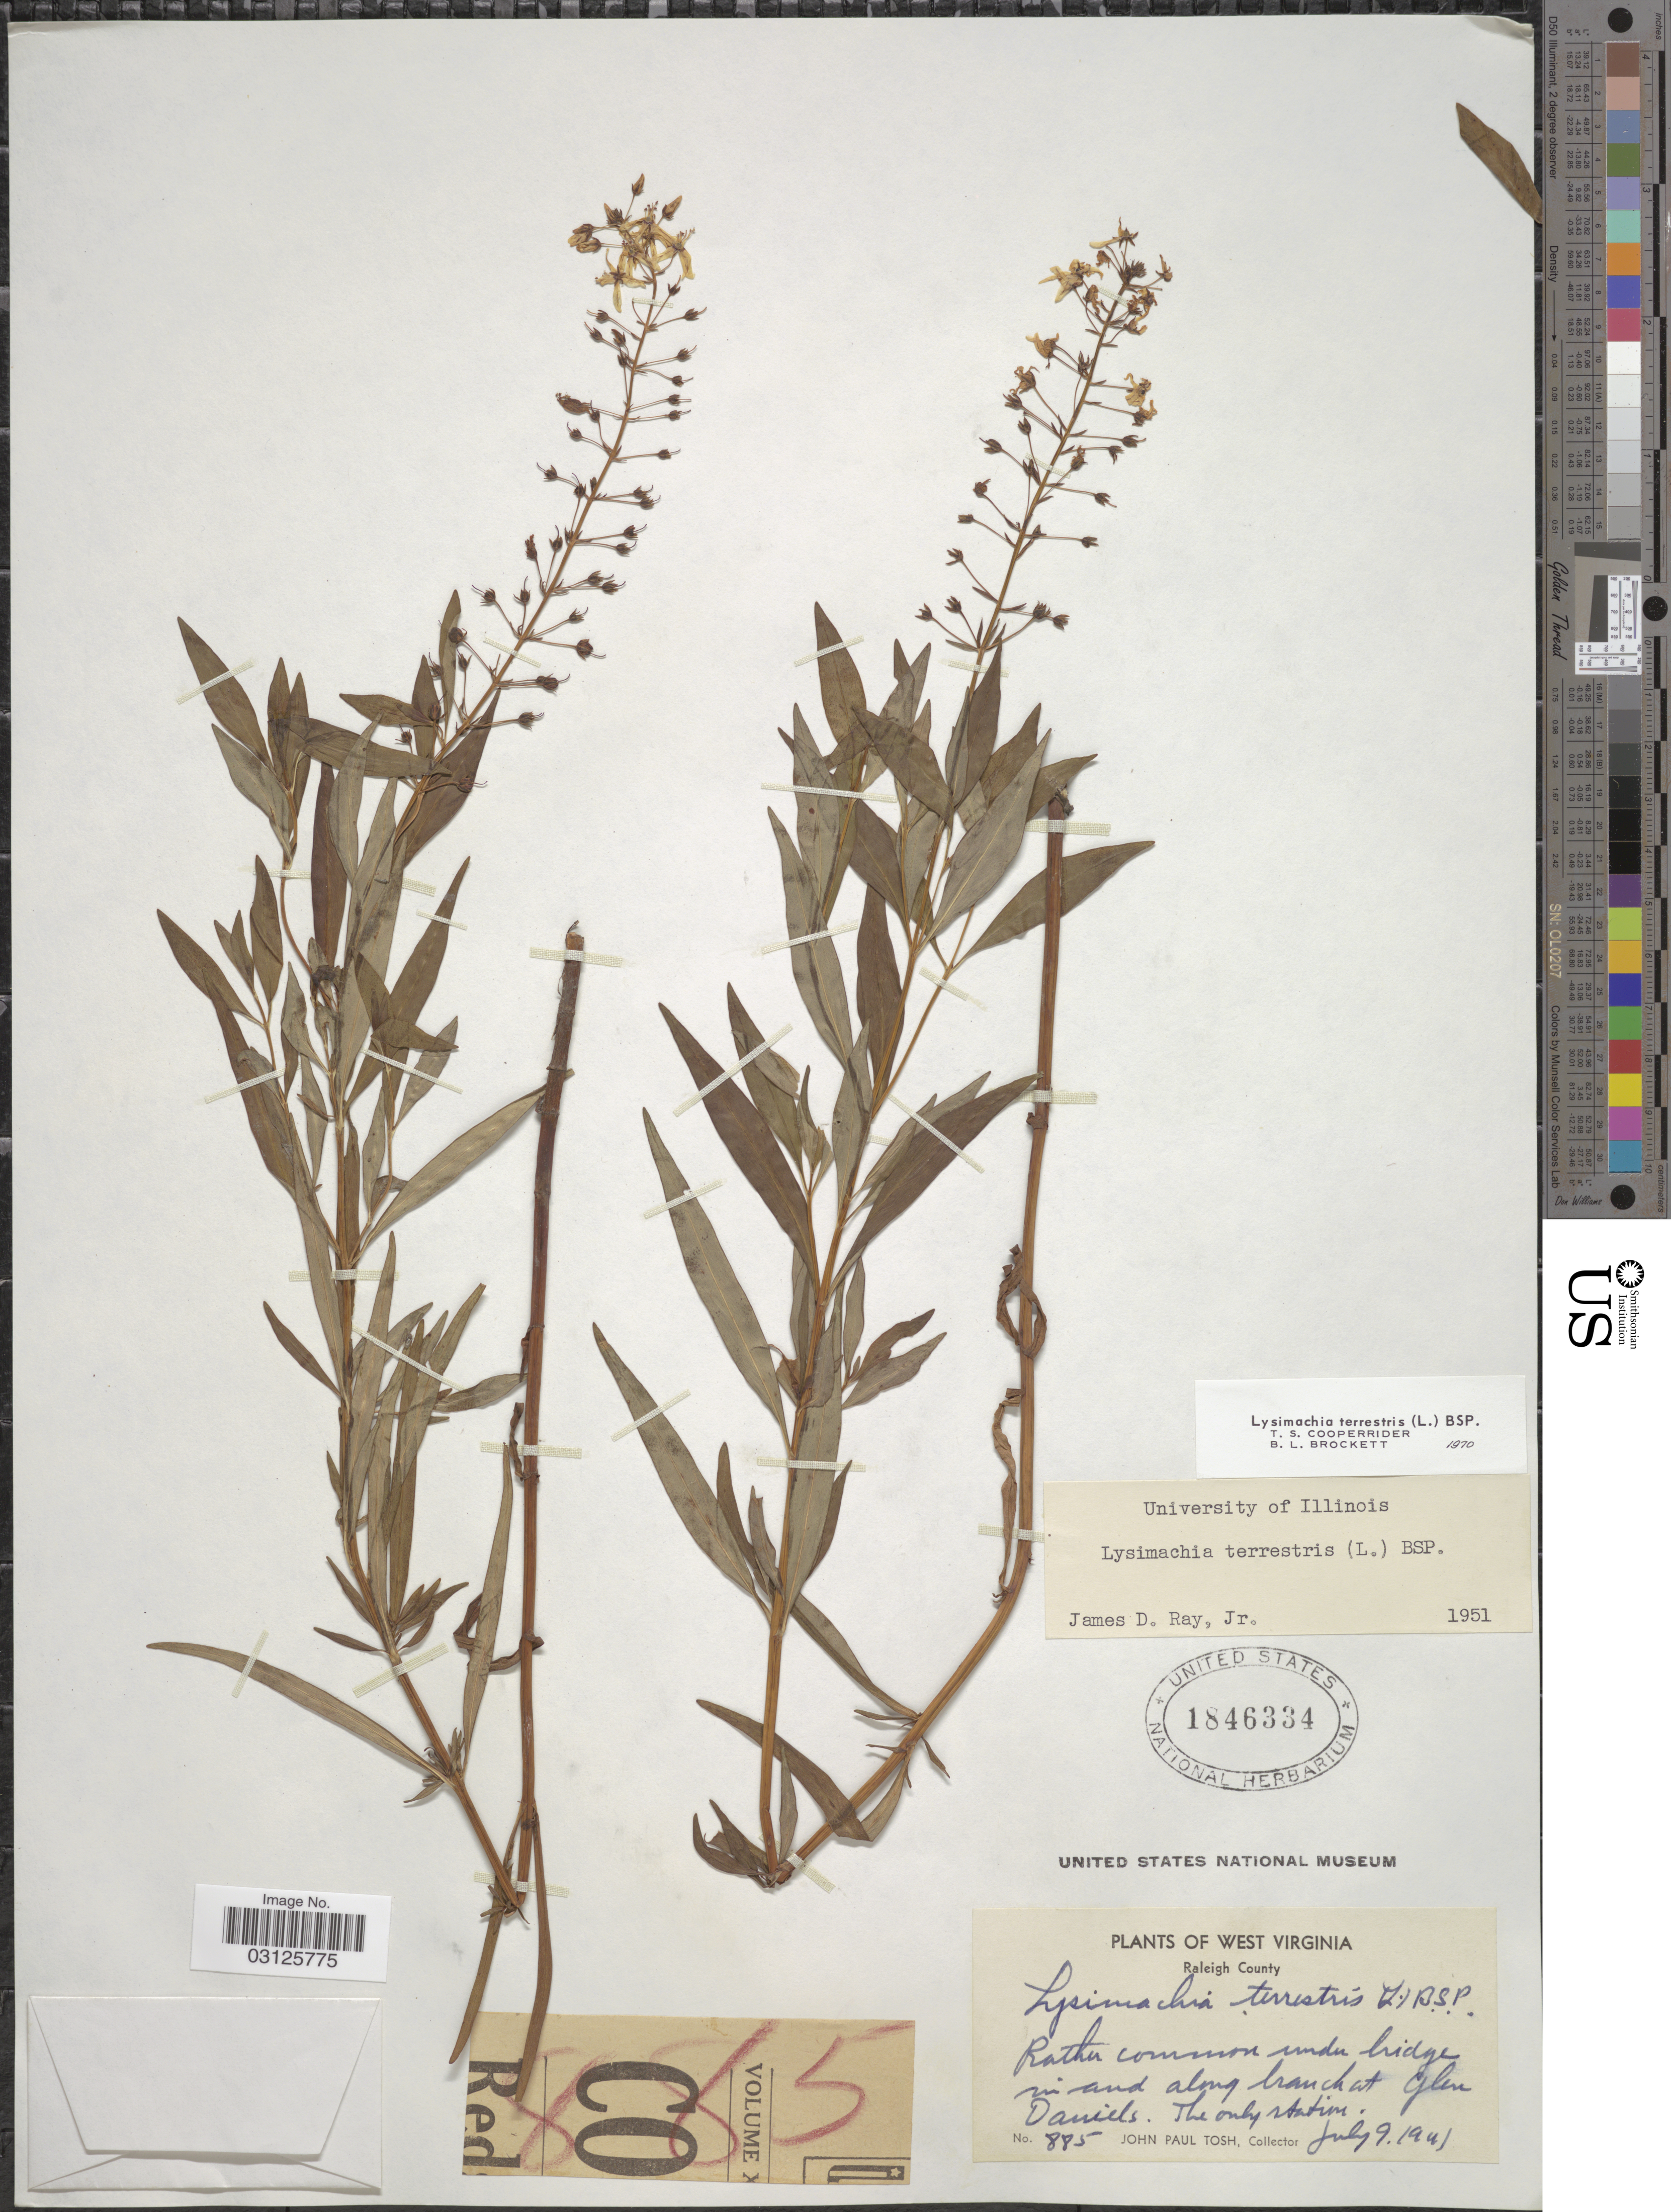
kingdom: Plantae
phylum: Tracheophyta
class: Magnoliopsida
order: Ericales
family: Primulaceae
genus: Lysimachia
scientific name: Lysimachia terrestris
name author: (L.) Britton, Stearns & Poggenb.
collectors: J. Tosh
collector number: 885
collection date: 1941-07-09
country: United States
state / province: West Virginia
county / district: Raleigh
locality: Raleigh County, Rather common under bridge in and along branch at Glen Daniels. The only station.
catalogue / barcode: US 1846334